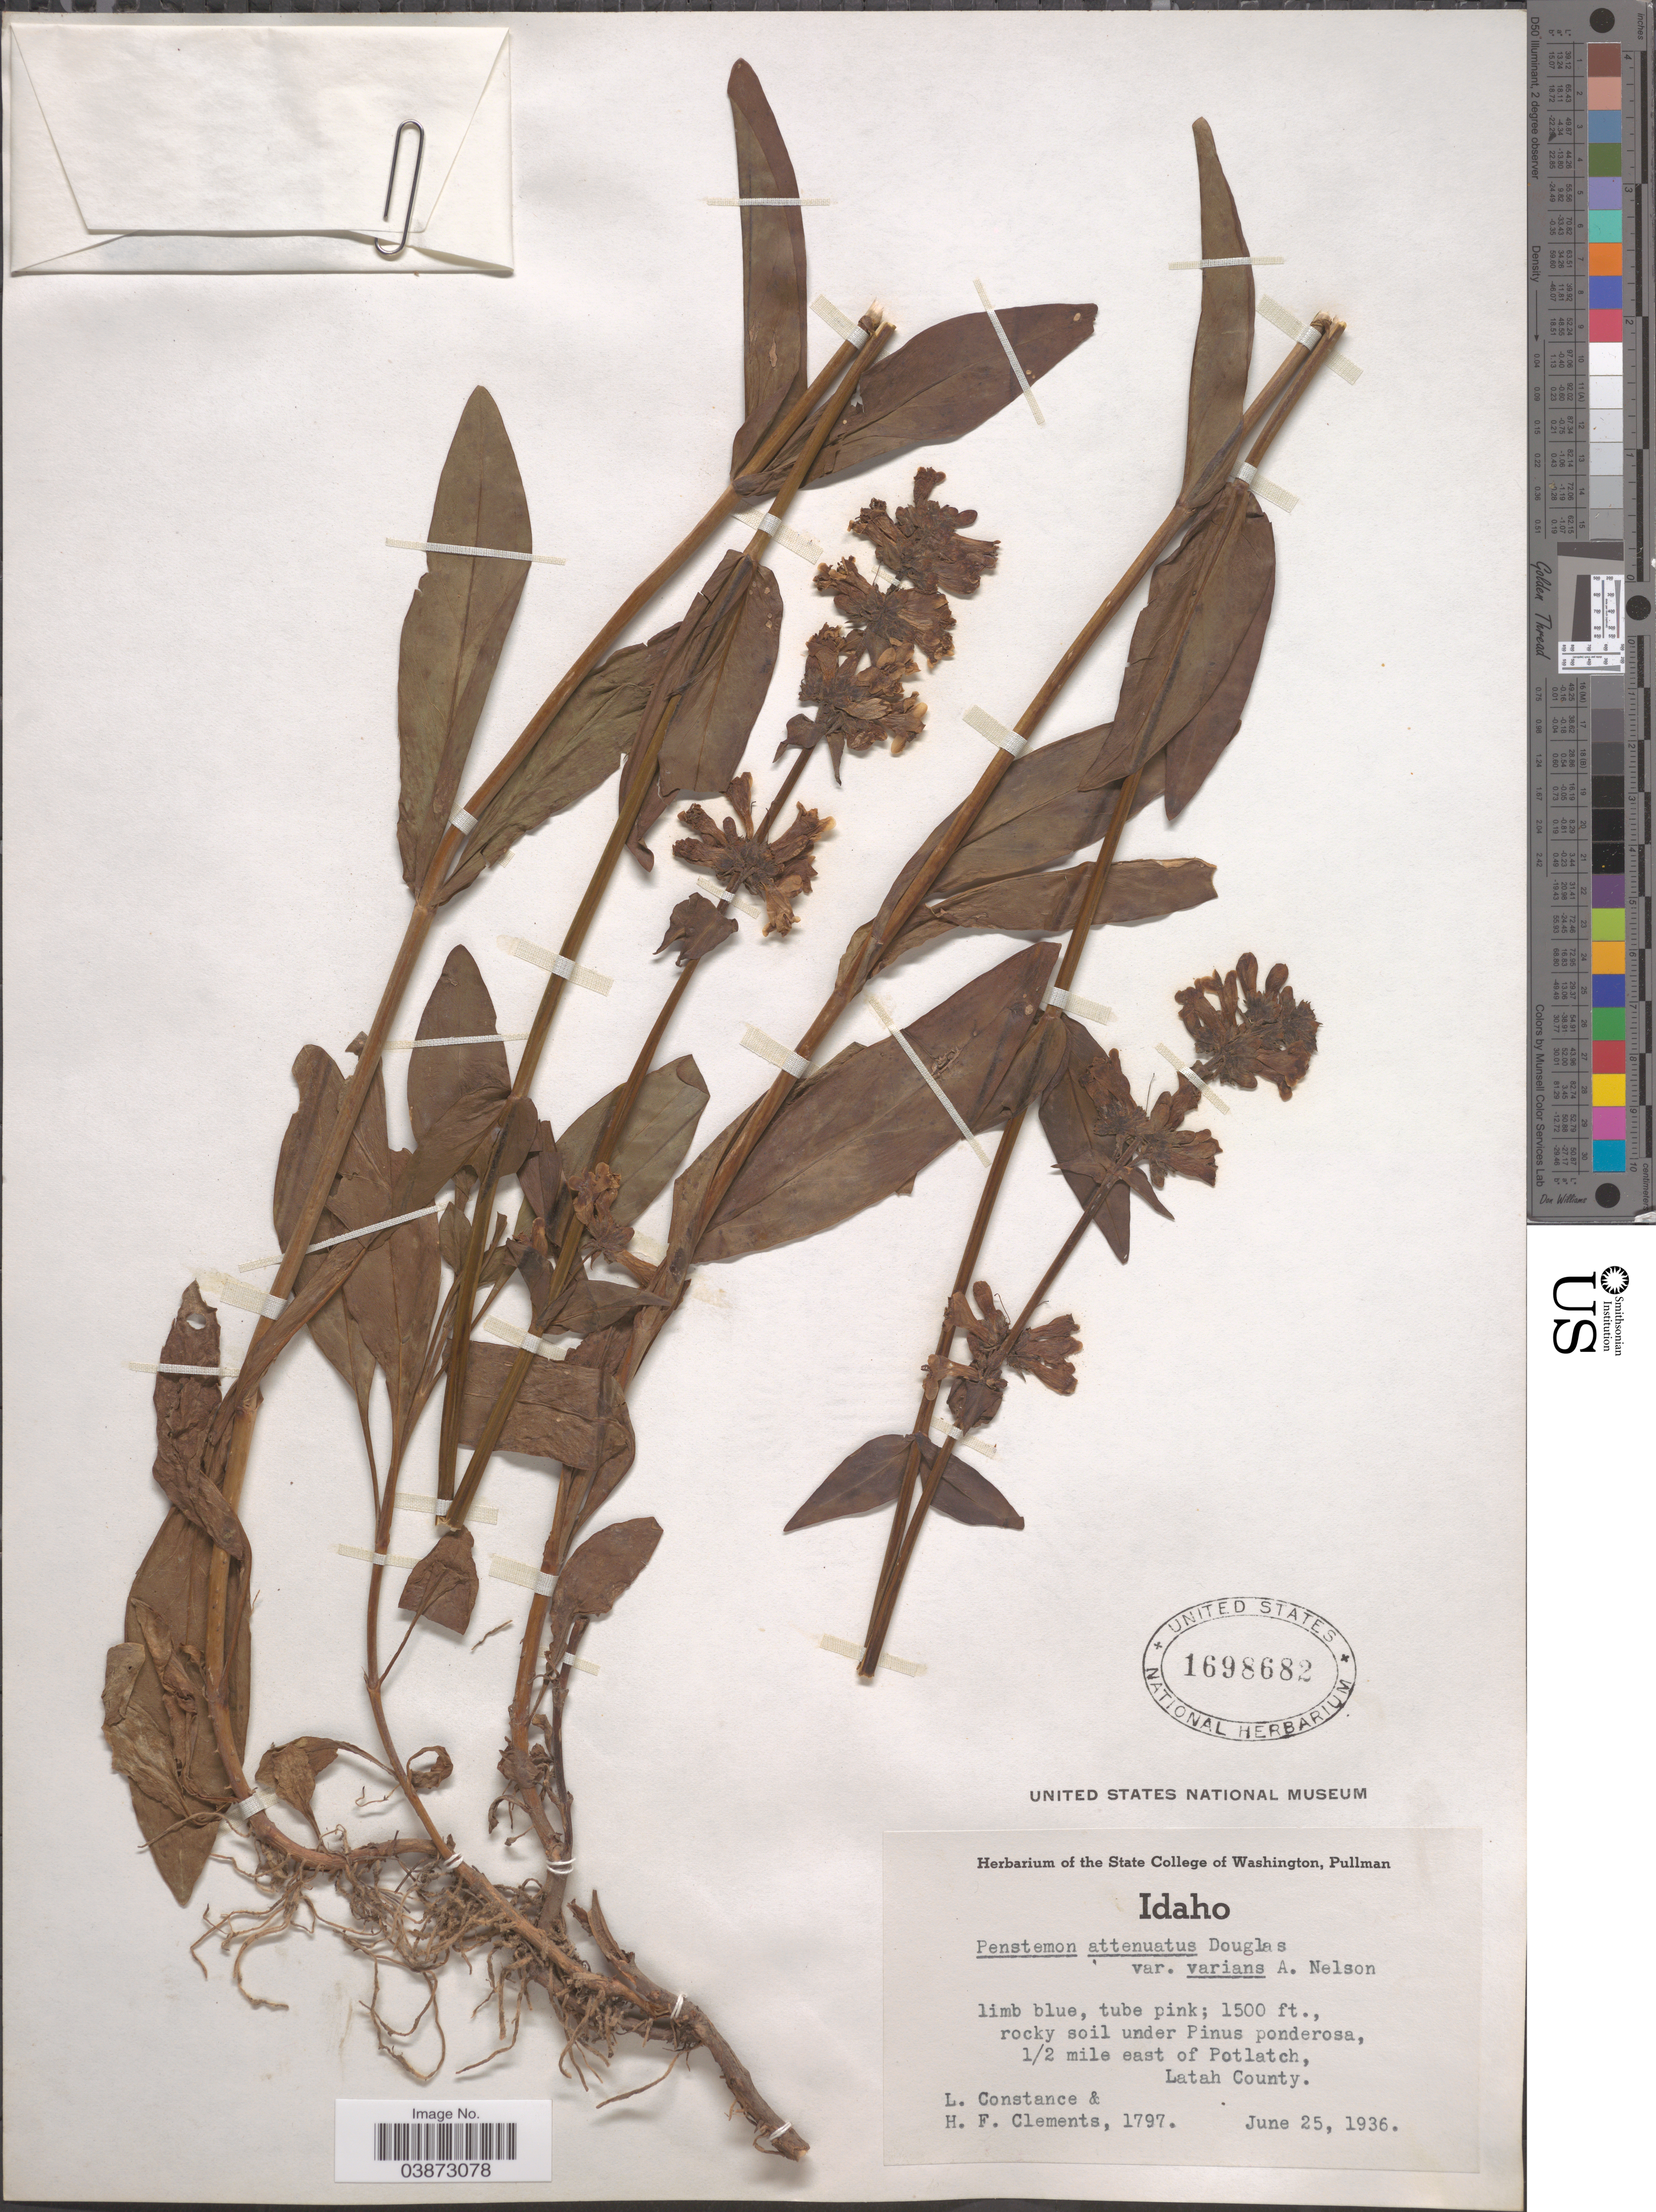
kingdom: Plantae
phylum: Tracheophyta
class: Magnoliopsida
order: Lamiales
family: Plantaginaceae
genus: Penstemon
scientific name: Penstemon attenuatus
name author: Douglas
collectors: L. Constance & H. Clements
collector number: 1797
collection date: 1936-06-25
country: United States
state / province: Idaho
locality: ½ mile east of Potlatch, Latah County.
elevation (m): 457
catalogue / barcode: US 1698682